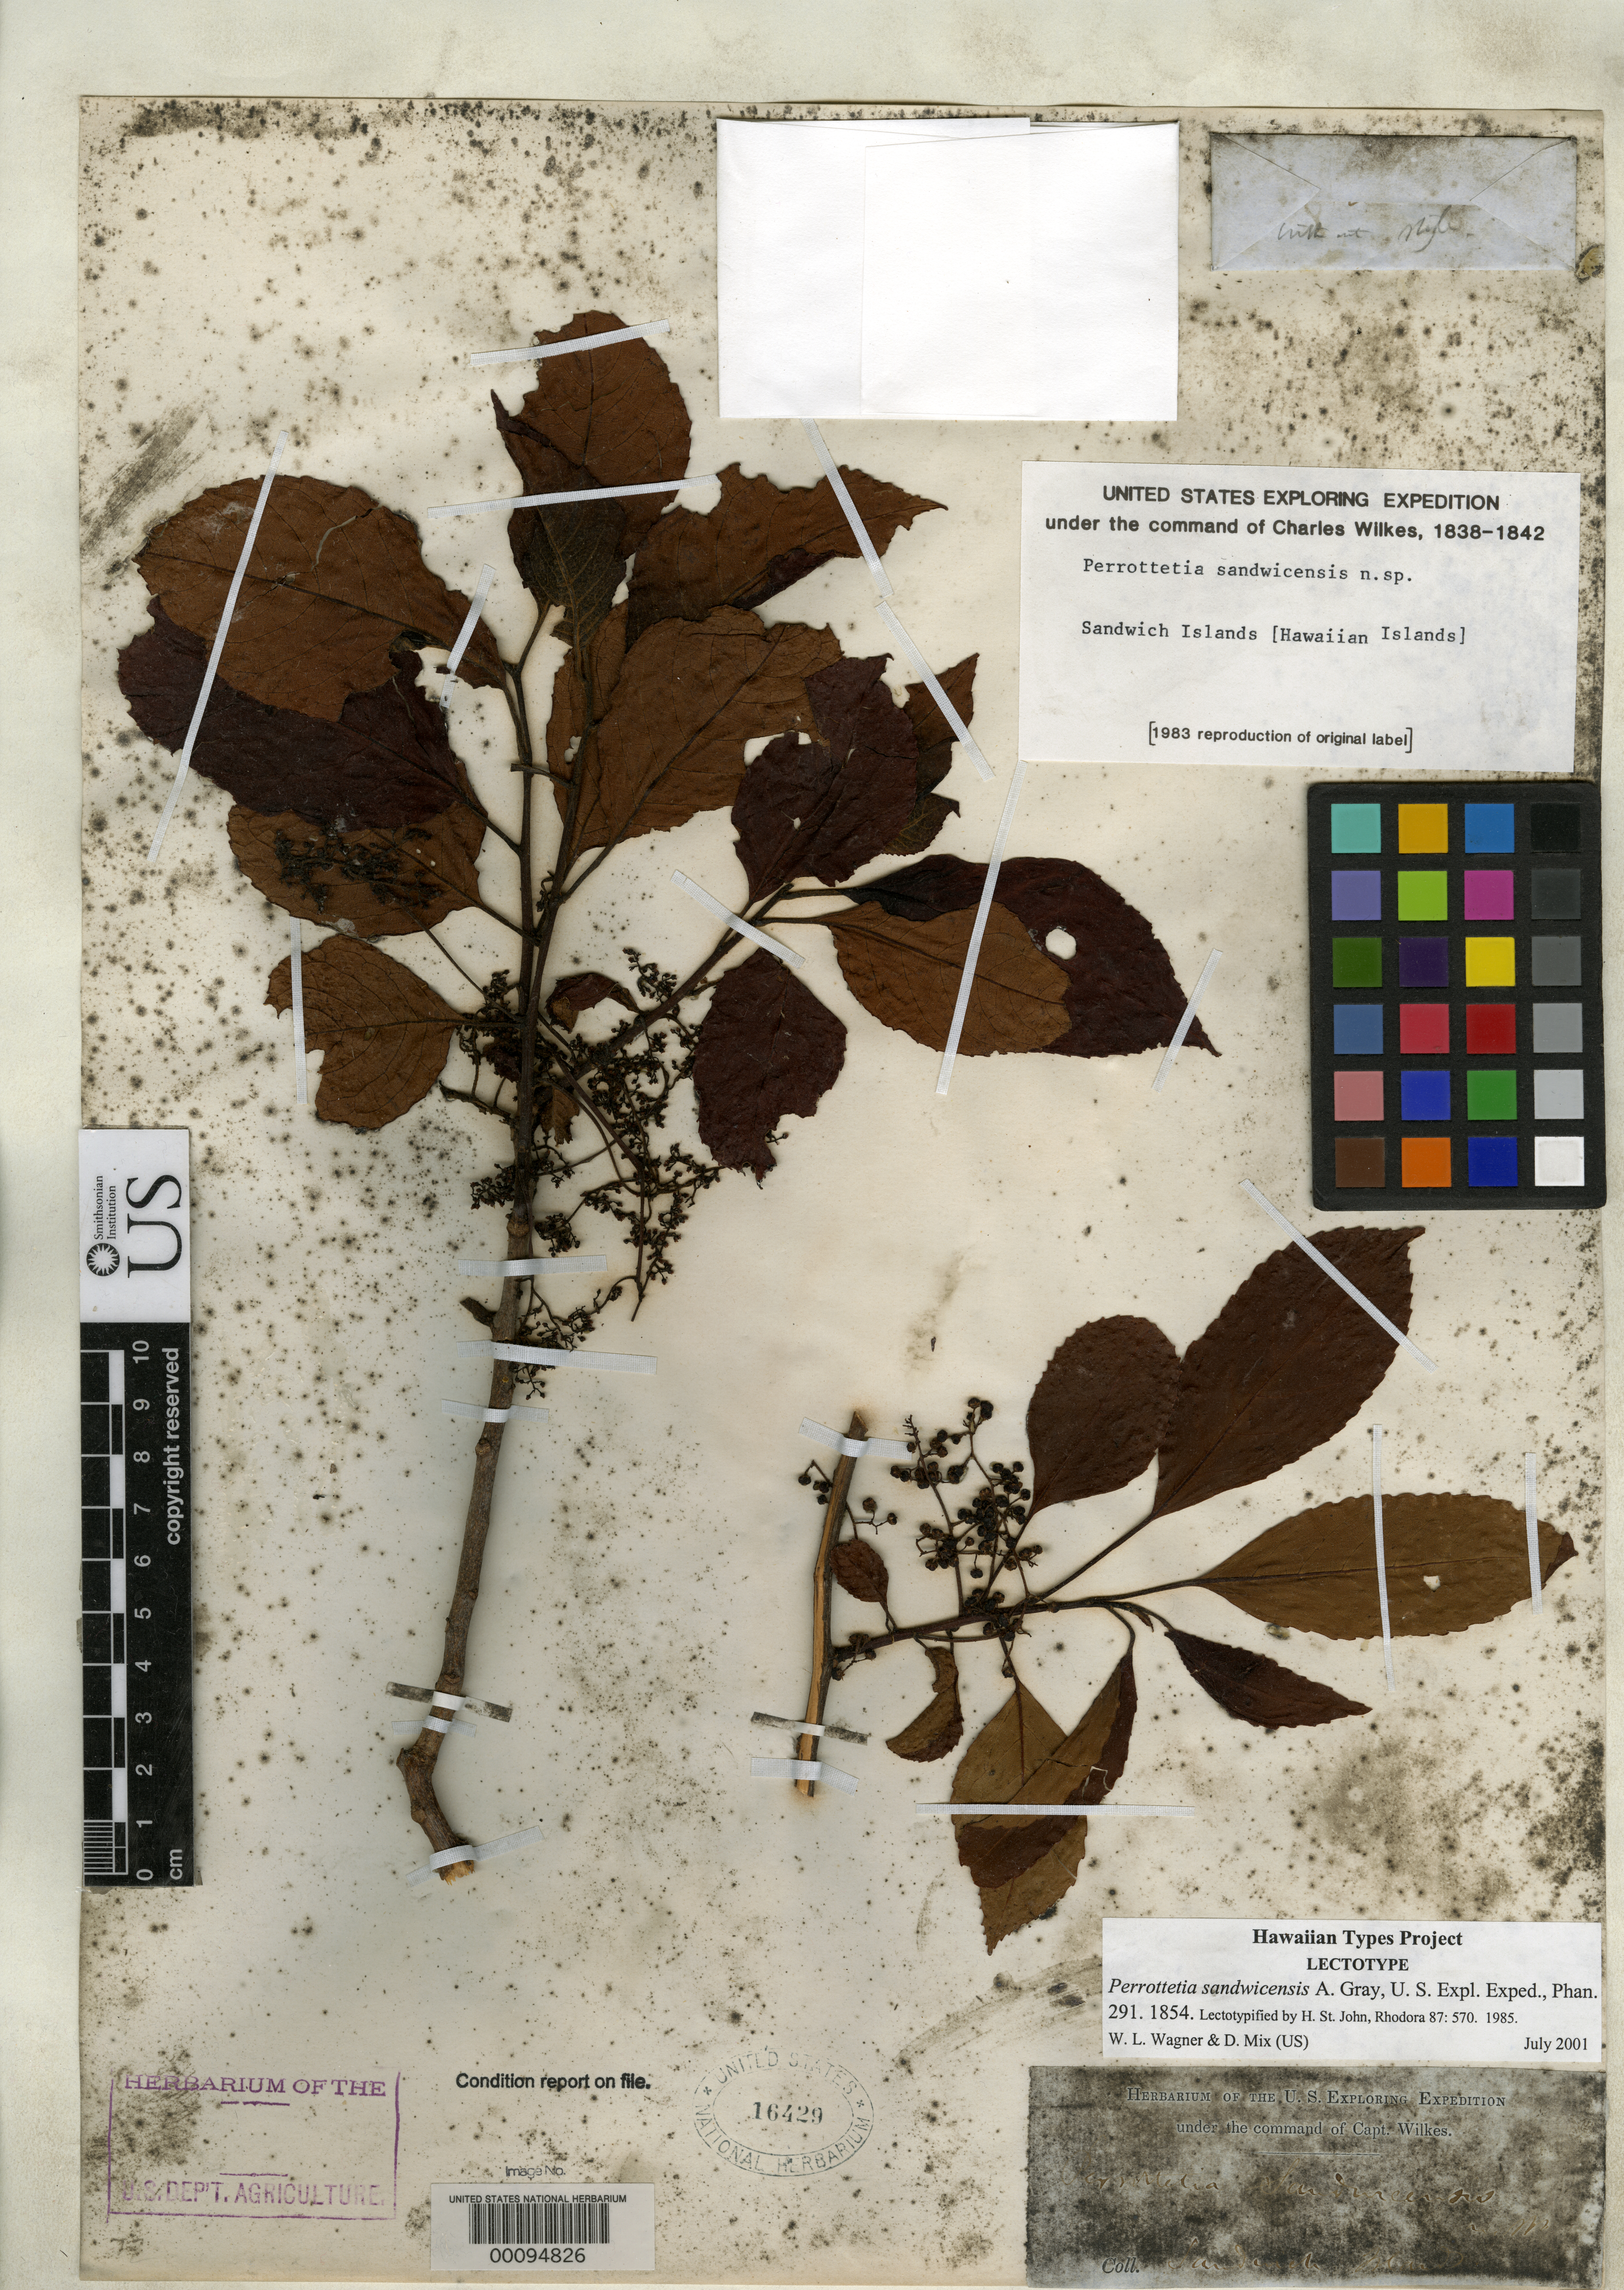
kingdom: Plantae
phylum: Tracheophyta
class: Magnoliopsida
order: Huerteales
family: Dipentodontaceae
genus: Perrottetia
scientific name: Perrottetia sandwicensis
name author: A. Gray in Wilkes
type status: Syntype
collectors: Wilkes Explor. Exped.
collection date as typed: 1838 to -- --- 1842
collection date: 1838/1842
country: United States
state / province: Hawaii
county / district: Maui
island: Maui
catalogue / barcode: US 16429